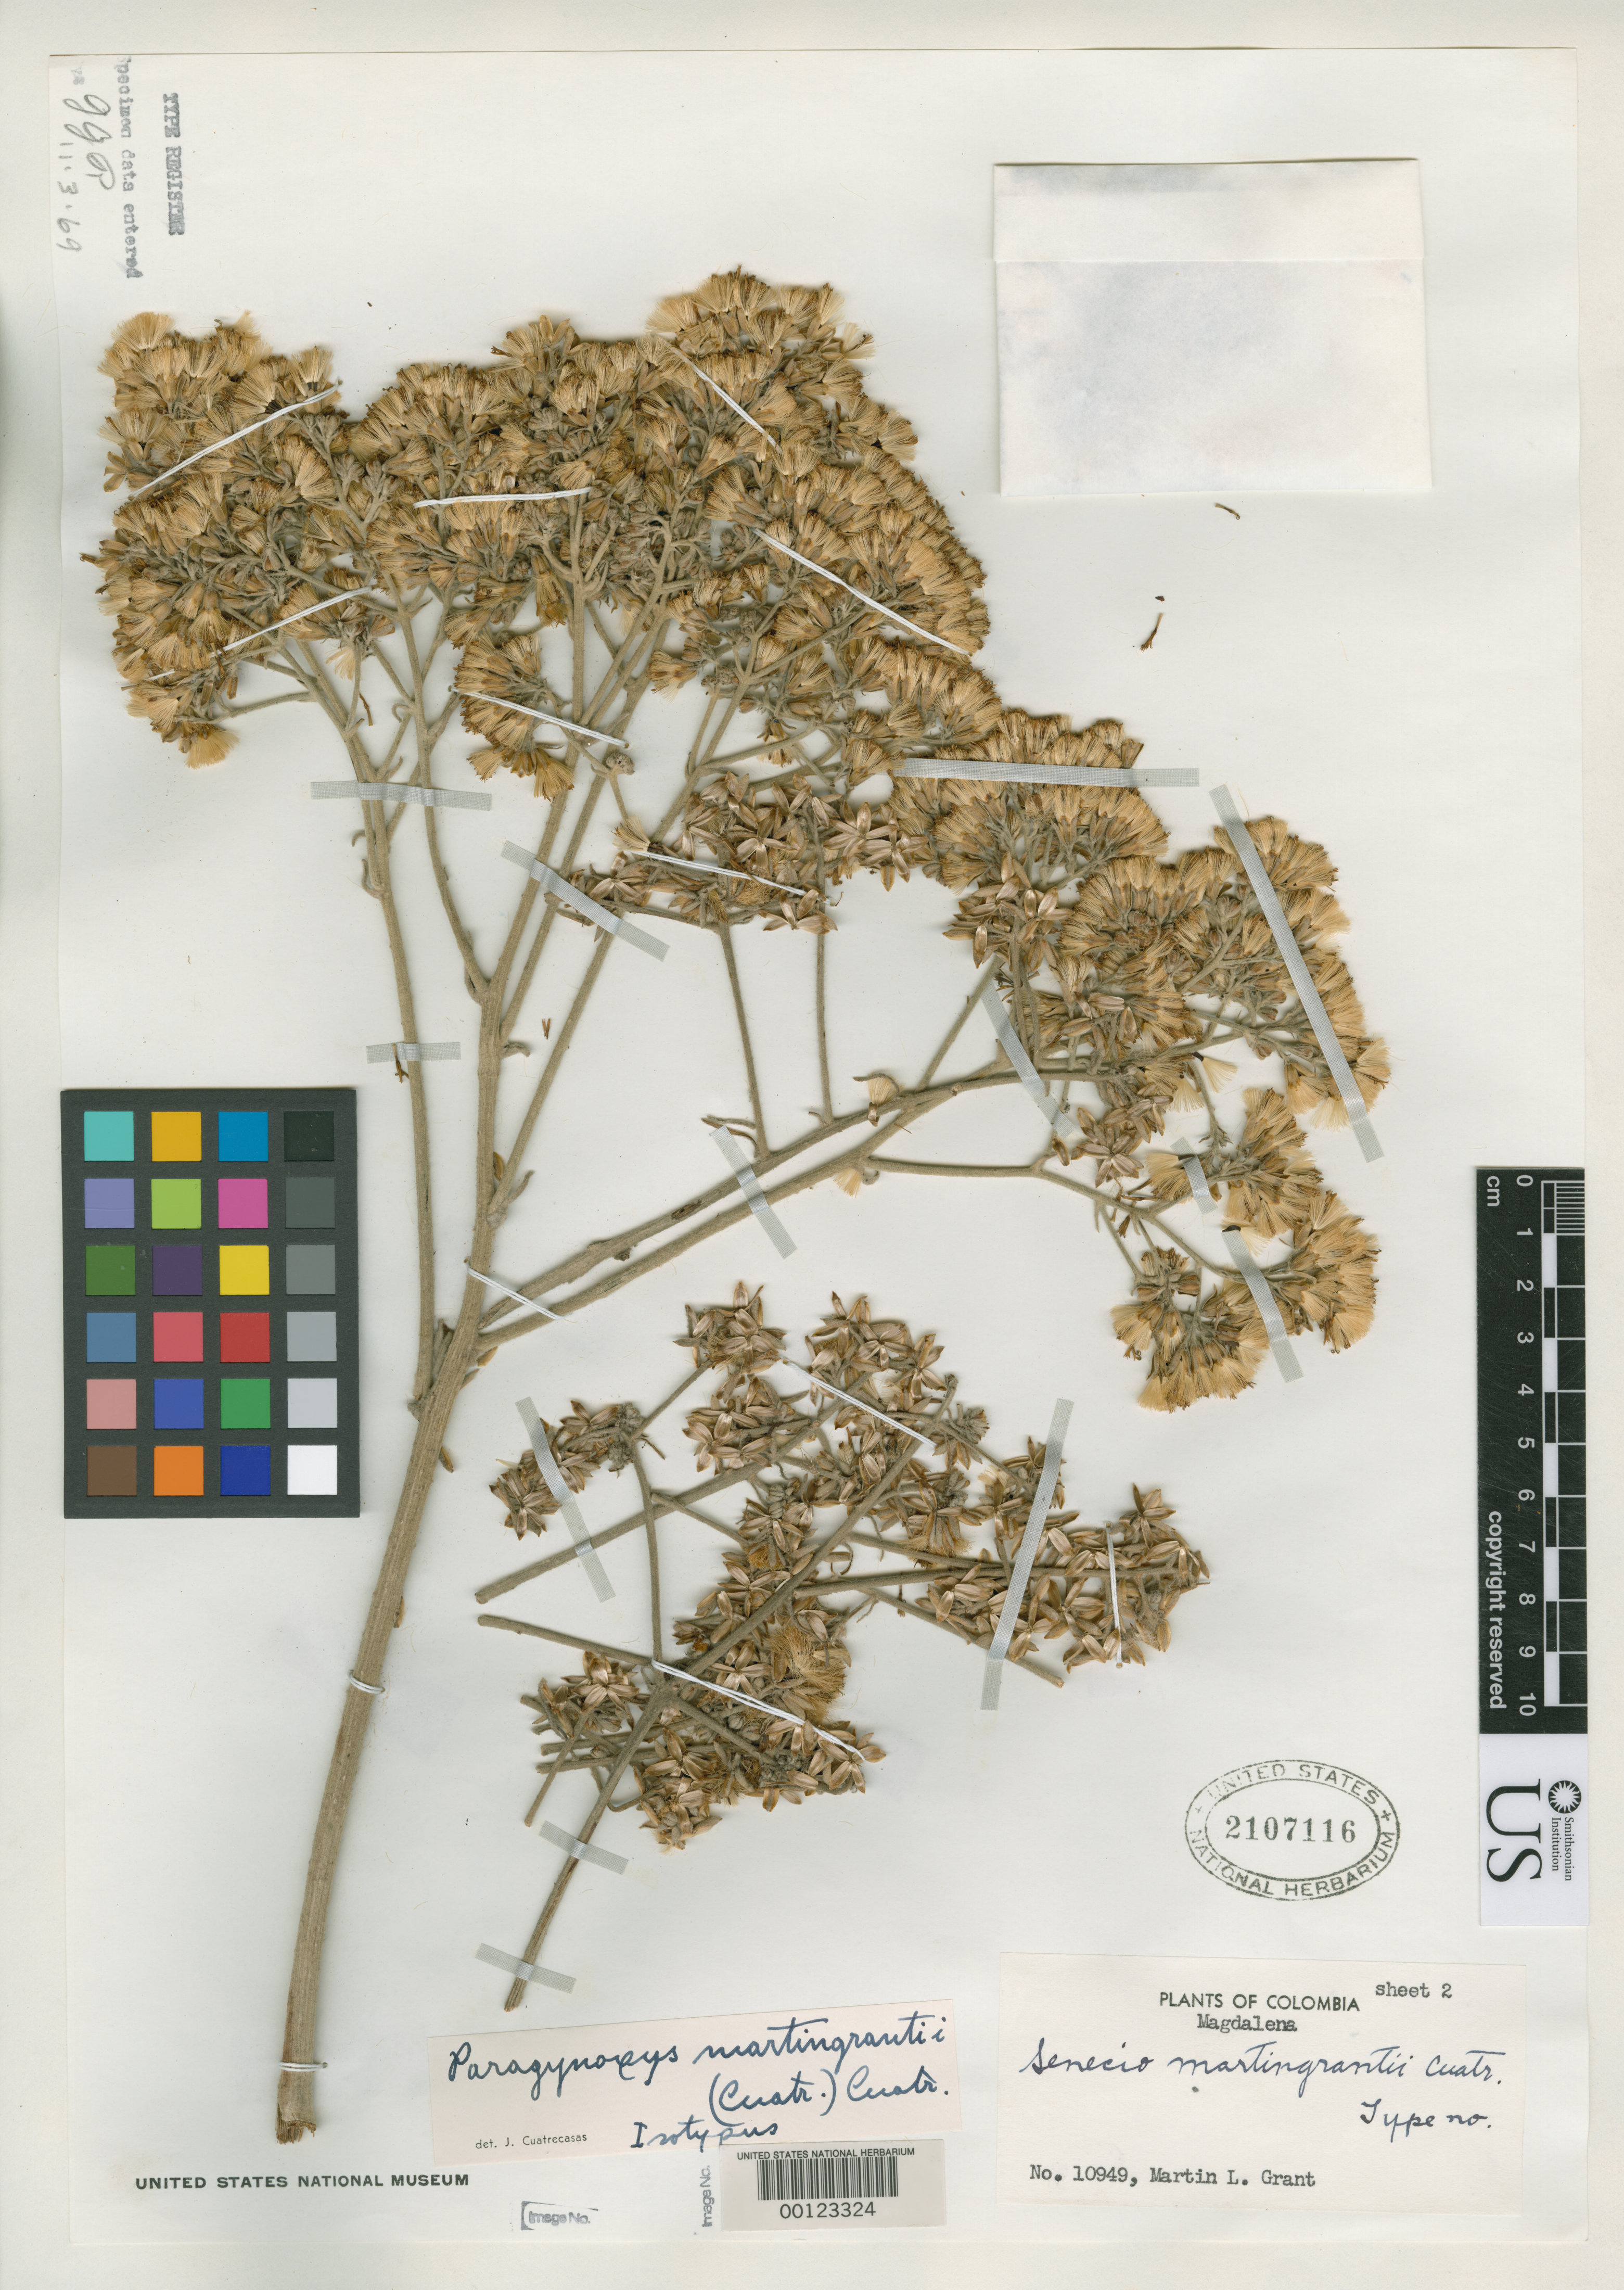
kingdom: Plantae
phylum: Tracheophyta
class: Magnoliopsida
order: Asterales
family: Asteraceae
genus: Senecio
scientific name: Senecio martingrantii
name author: Cuatrec.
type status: Isotype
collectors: M. L. Grant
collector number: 106949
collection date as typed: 15 Feb 1945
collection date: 1945-02-15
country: Colombia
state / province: Magdalena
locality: Codazzi.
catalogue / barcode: US 2107116